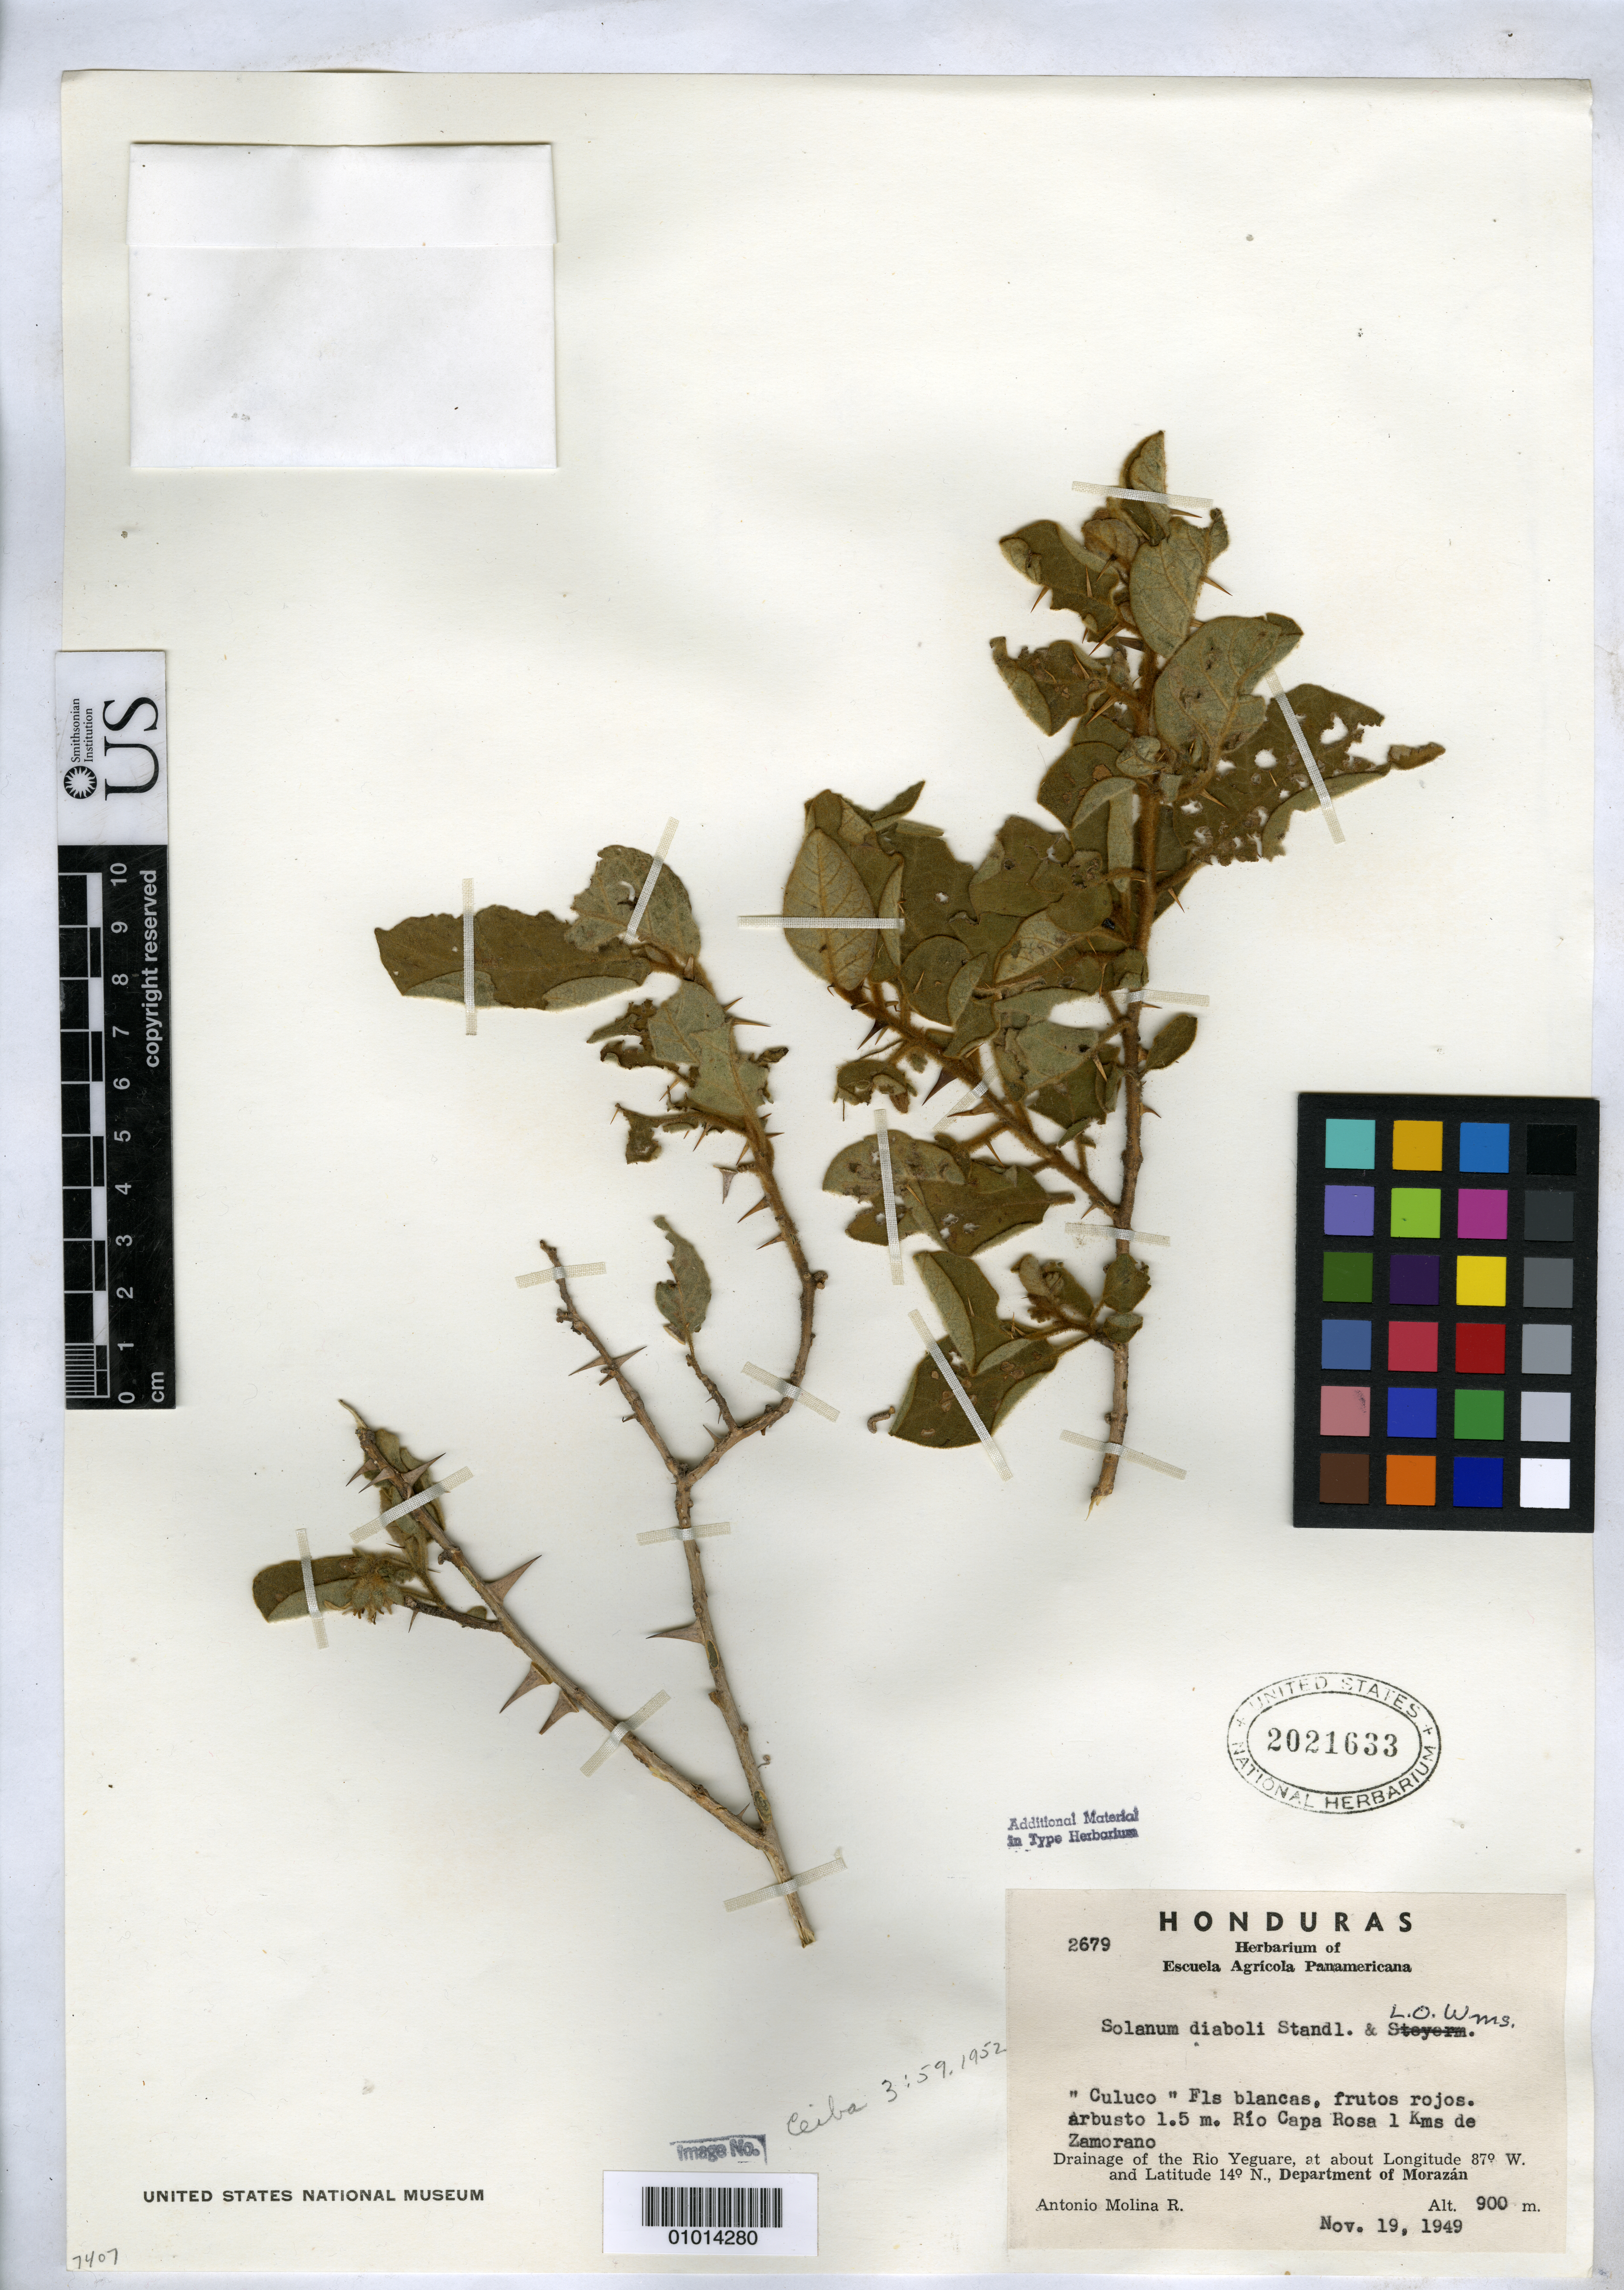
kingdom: Plantae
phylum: Tracheophyta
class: Magnoliopsida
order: Solanales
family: Solanaceae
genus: Solanum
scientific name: Solanum diaboli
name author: Standl. & Steyerm.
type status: Isotype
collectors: A. Molina R.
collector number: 2679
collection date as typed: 19 Nov 1949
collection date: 1949-11-19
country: Honduras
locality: Morazan, Río Capa Rosa 1 km de Zamorano.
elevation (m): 900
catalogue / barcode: US 2021633